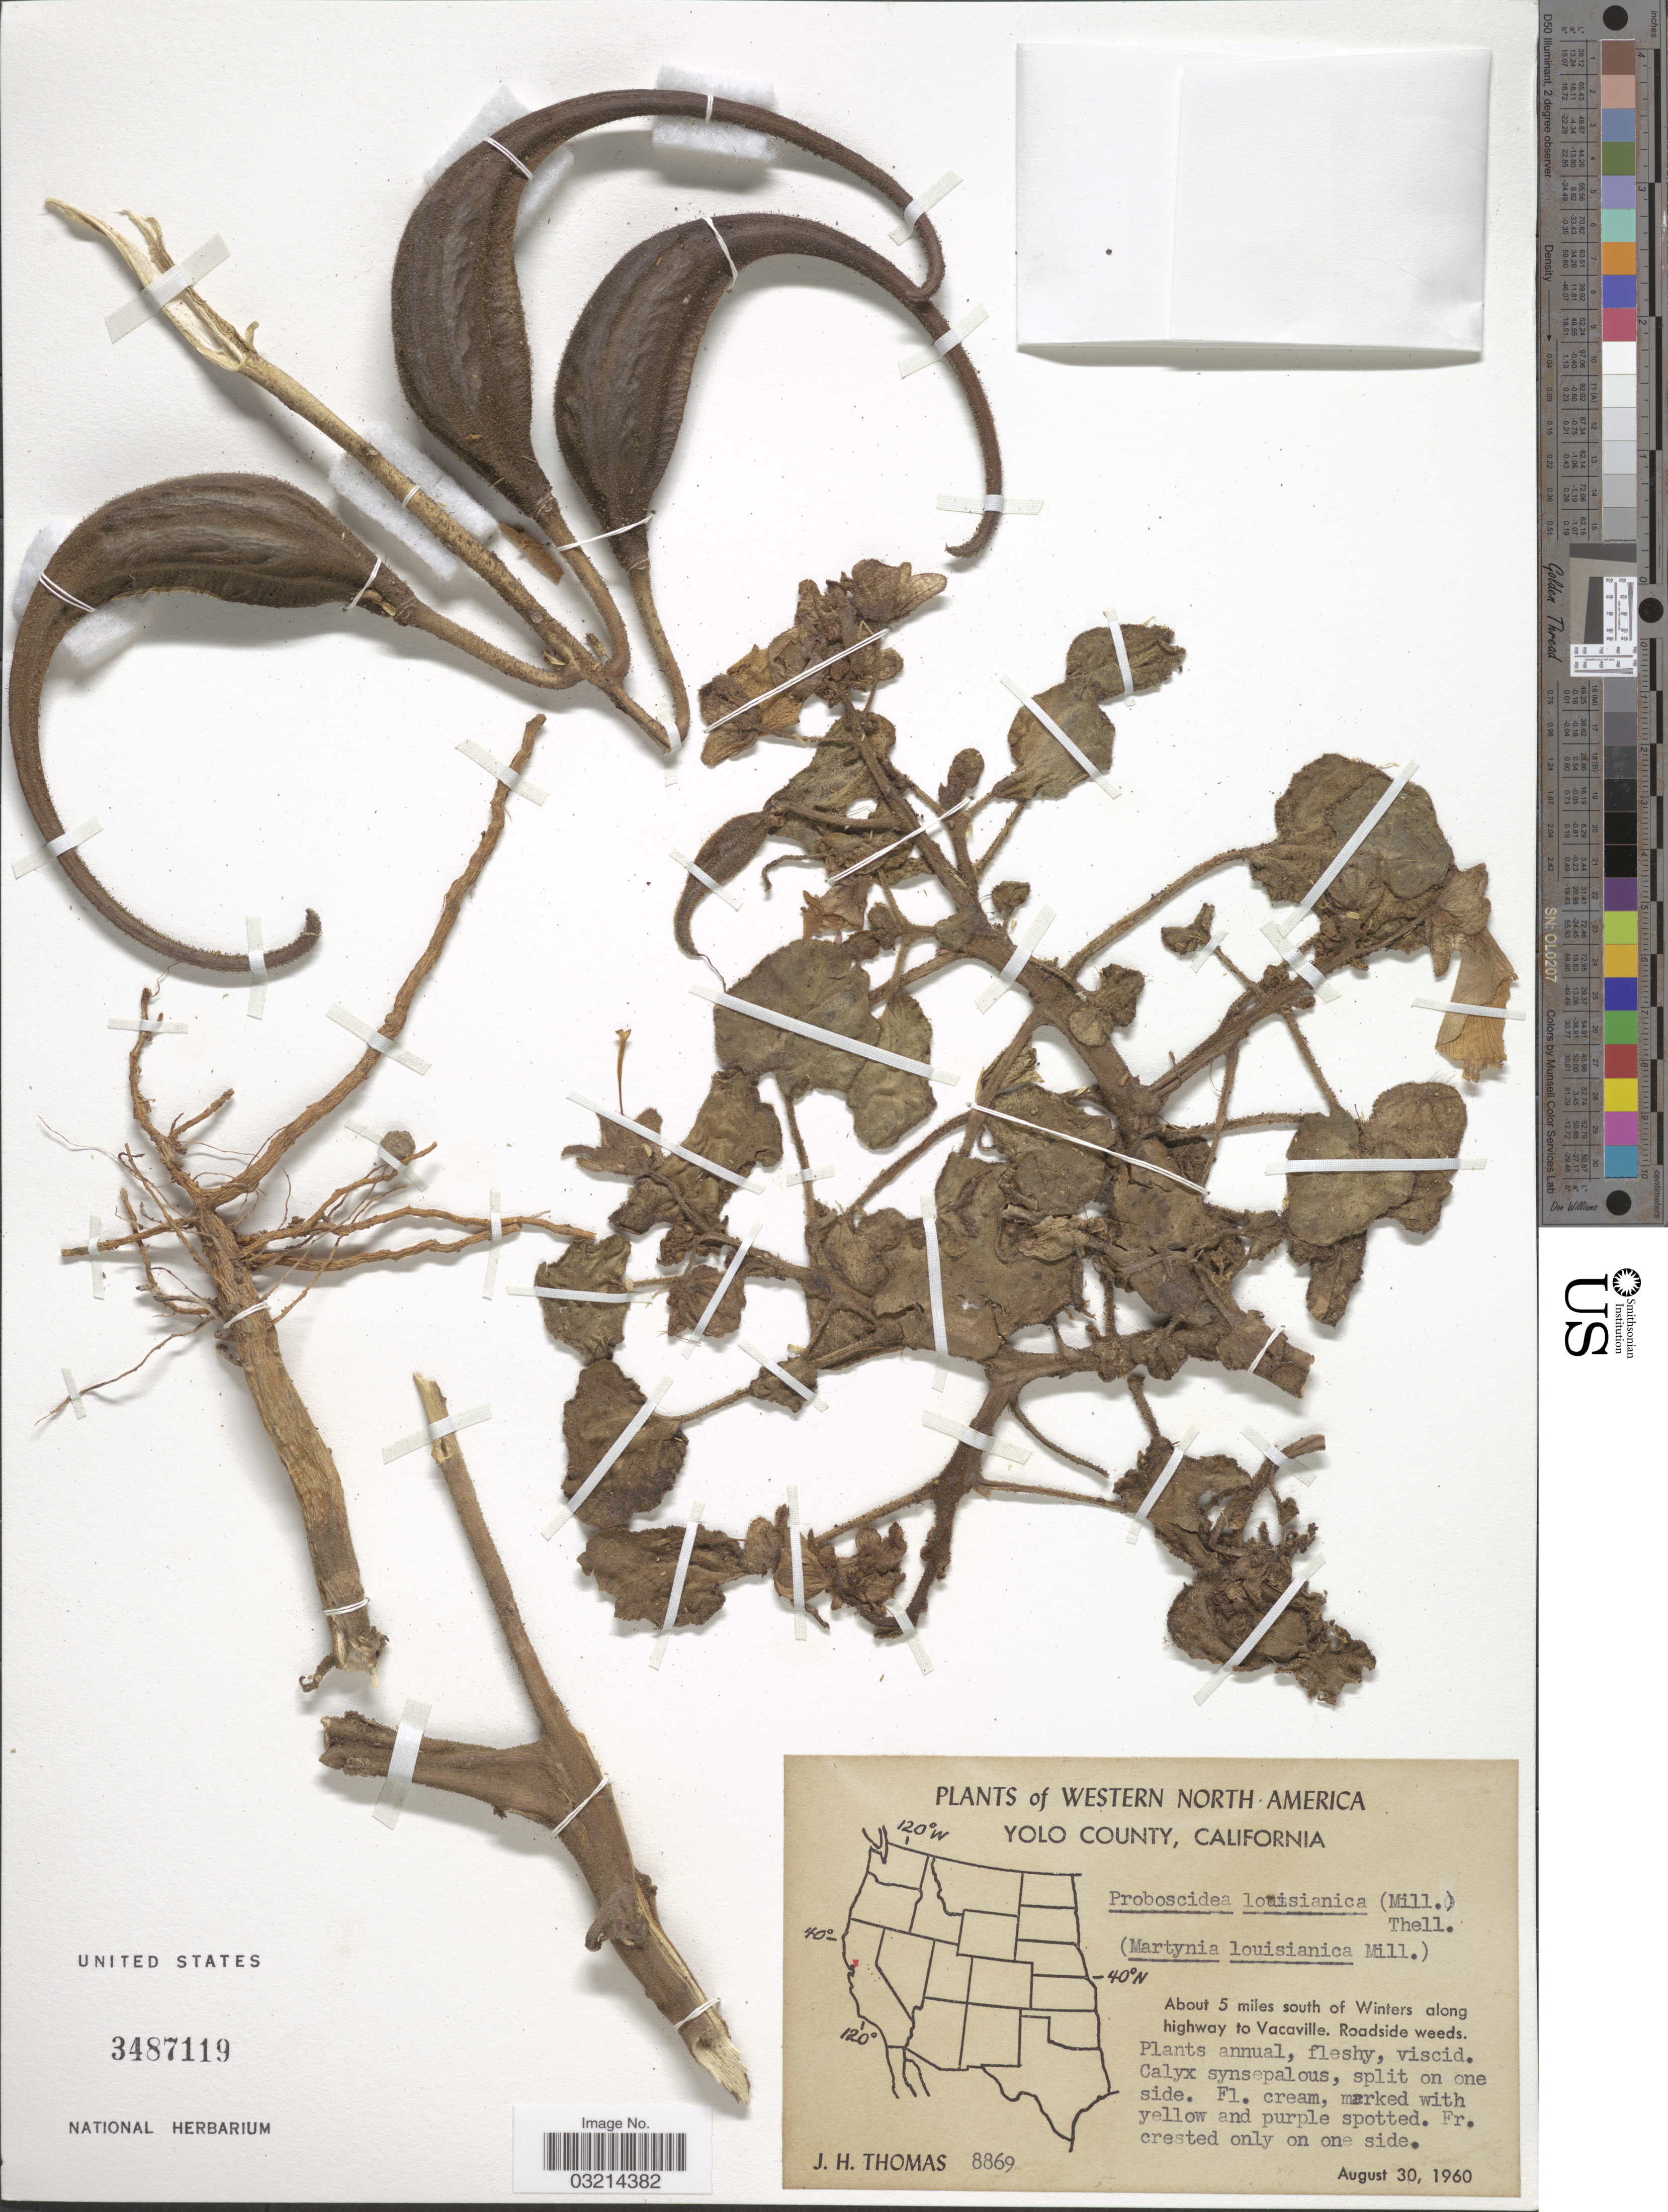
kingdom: Plantae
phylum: Tracheophyta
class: Magnoliopsida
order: Lamiales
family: Martyniaceae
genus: Proboscidea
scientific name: Proboscidea parviflora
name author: (Wooton) Wooton & Standl.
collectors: J. H. Thomas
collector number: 8869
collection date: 1960-08-30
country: United States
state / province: California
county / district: Yolo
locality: Western North America, Yolo County, About 5 miles south of Winters along highway to Vacaville.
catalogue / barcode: US 3487119